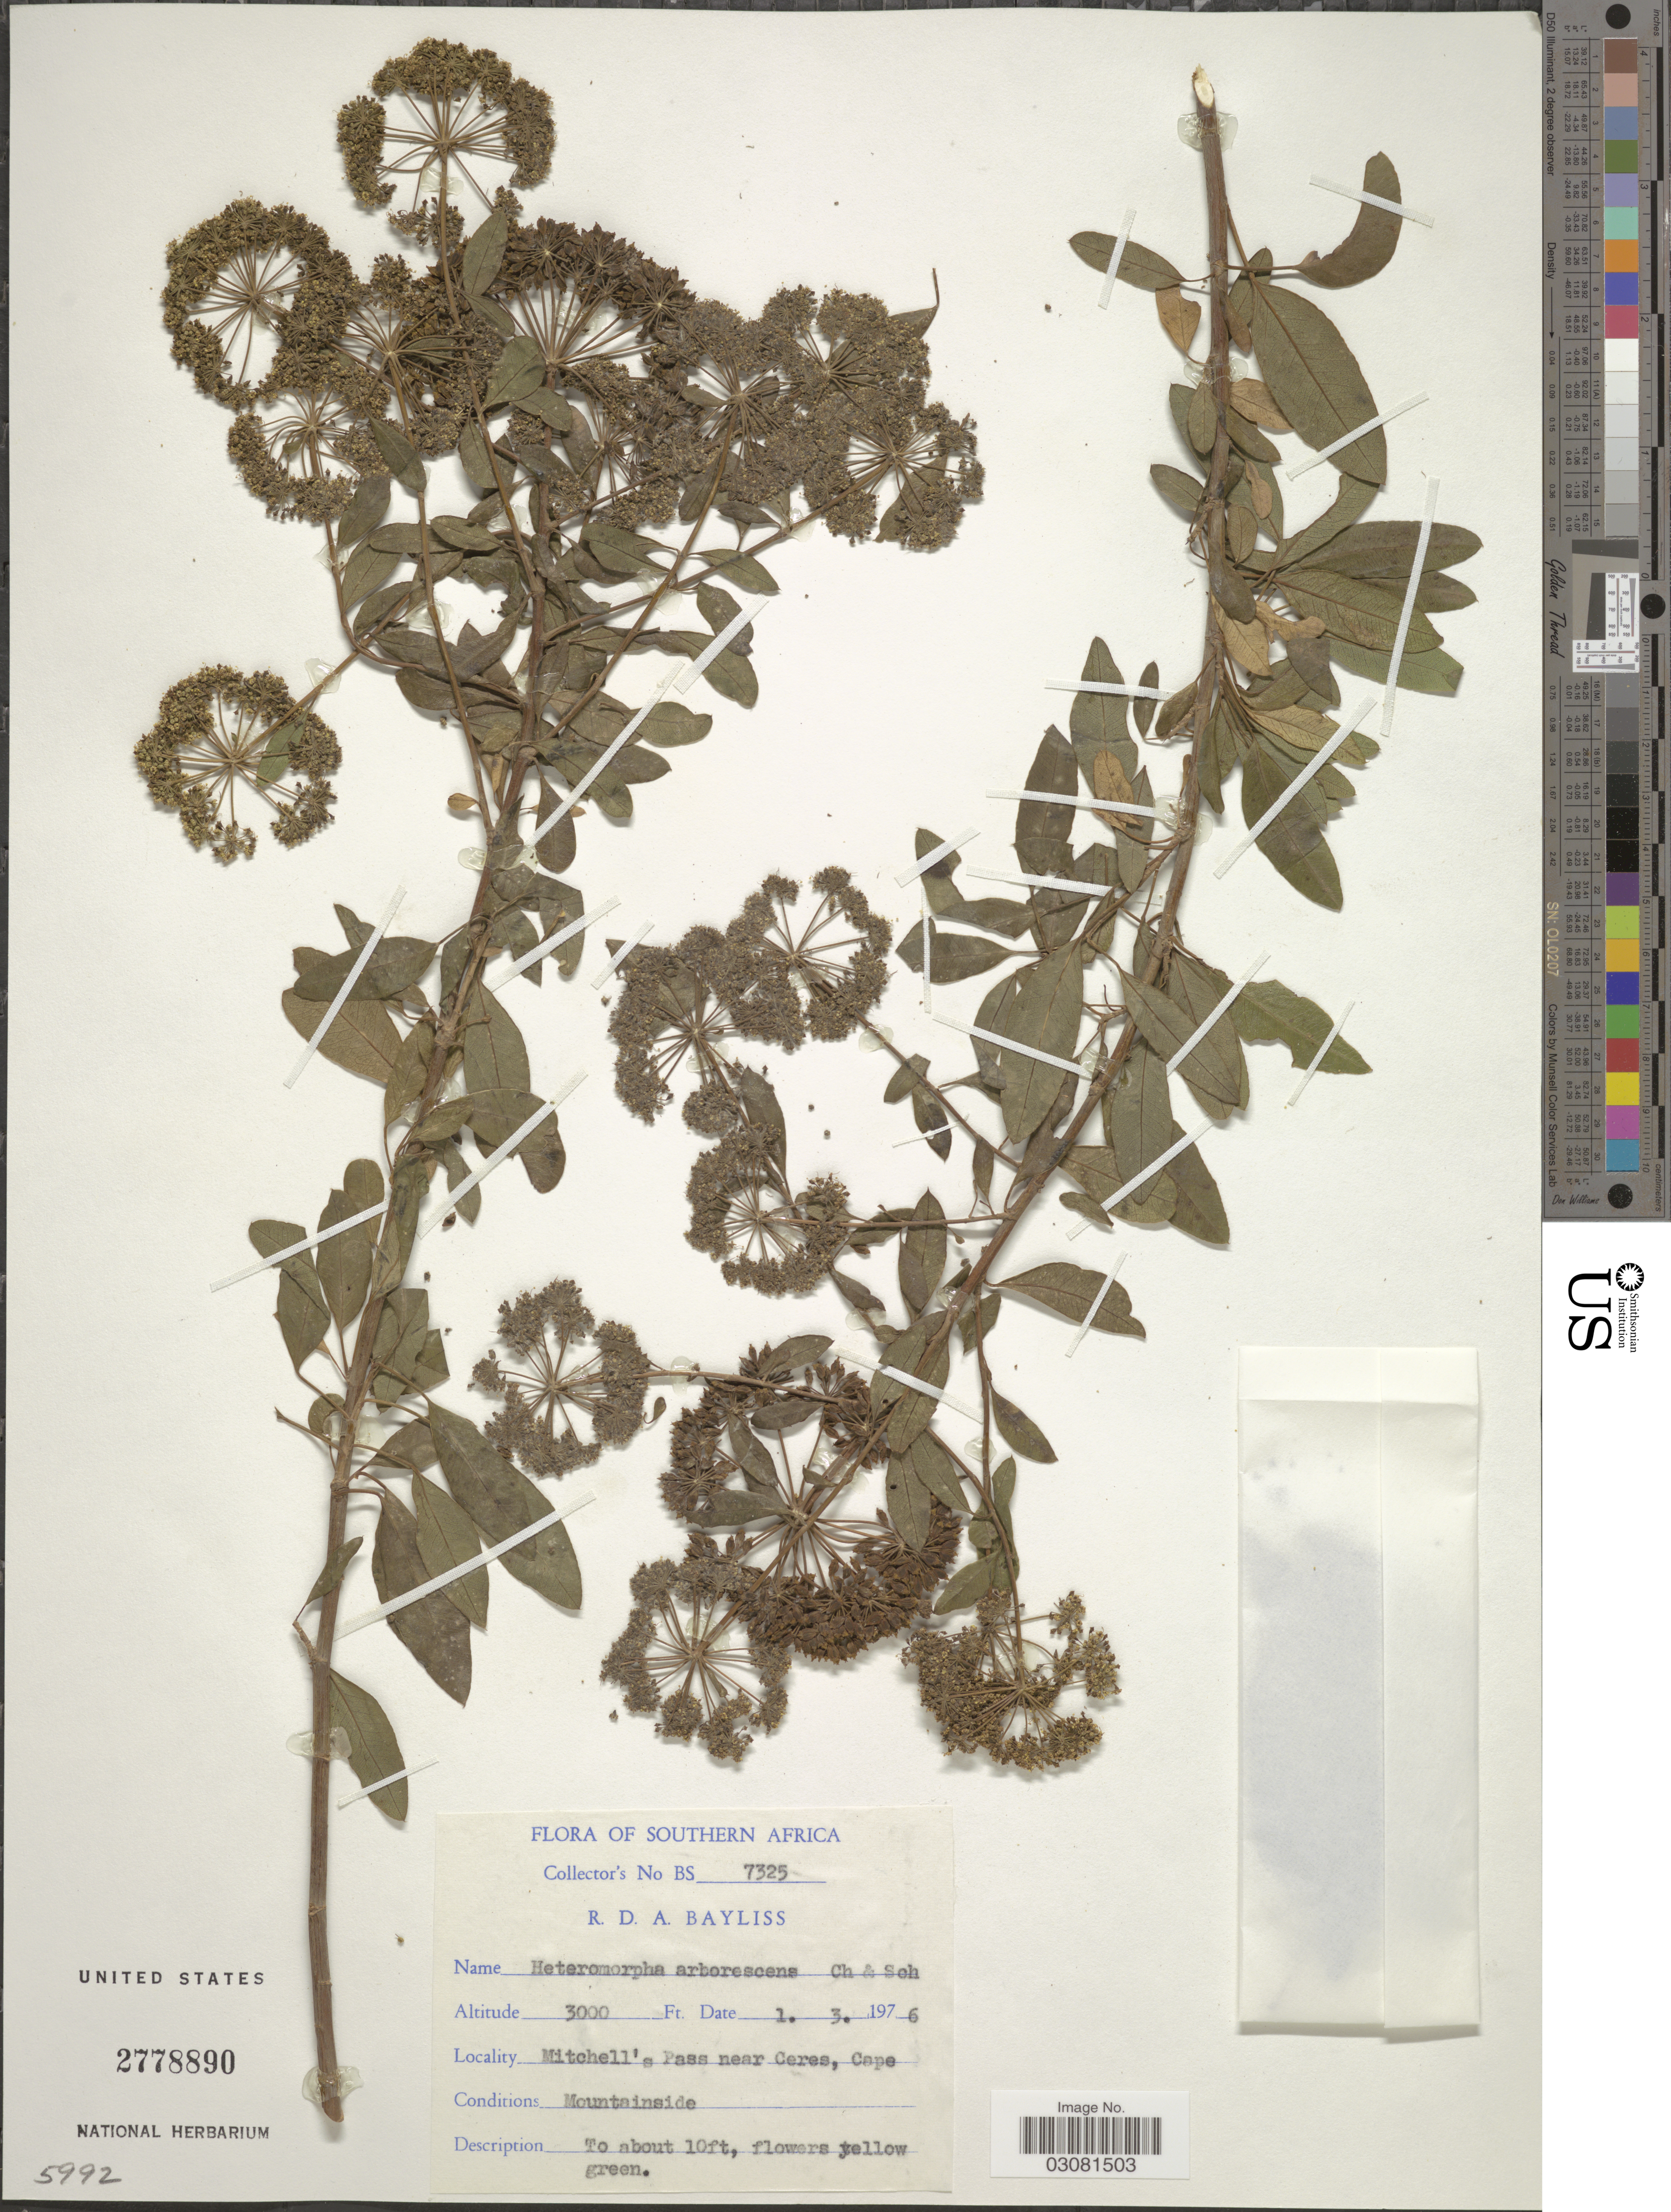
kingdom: Plantae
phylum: Tracheophyta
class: Magnoliopsida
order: Apiales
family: Apiaceae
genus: Heteromorpha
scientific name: Heteromorpha arborescens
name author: Cham. & Schltdl.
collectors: R. Bayliss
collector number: BS7325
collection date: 1976-03-01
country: South Africa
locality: Southern Africa, Mitchell's Pass near Ceres, Cape.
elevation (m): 914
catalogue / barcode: US 2778890